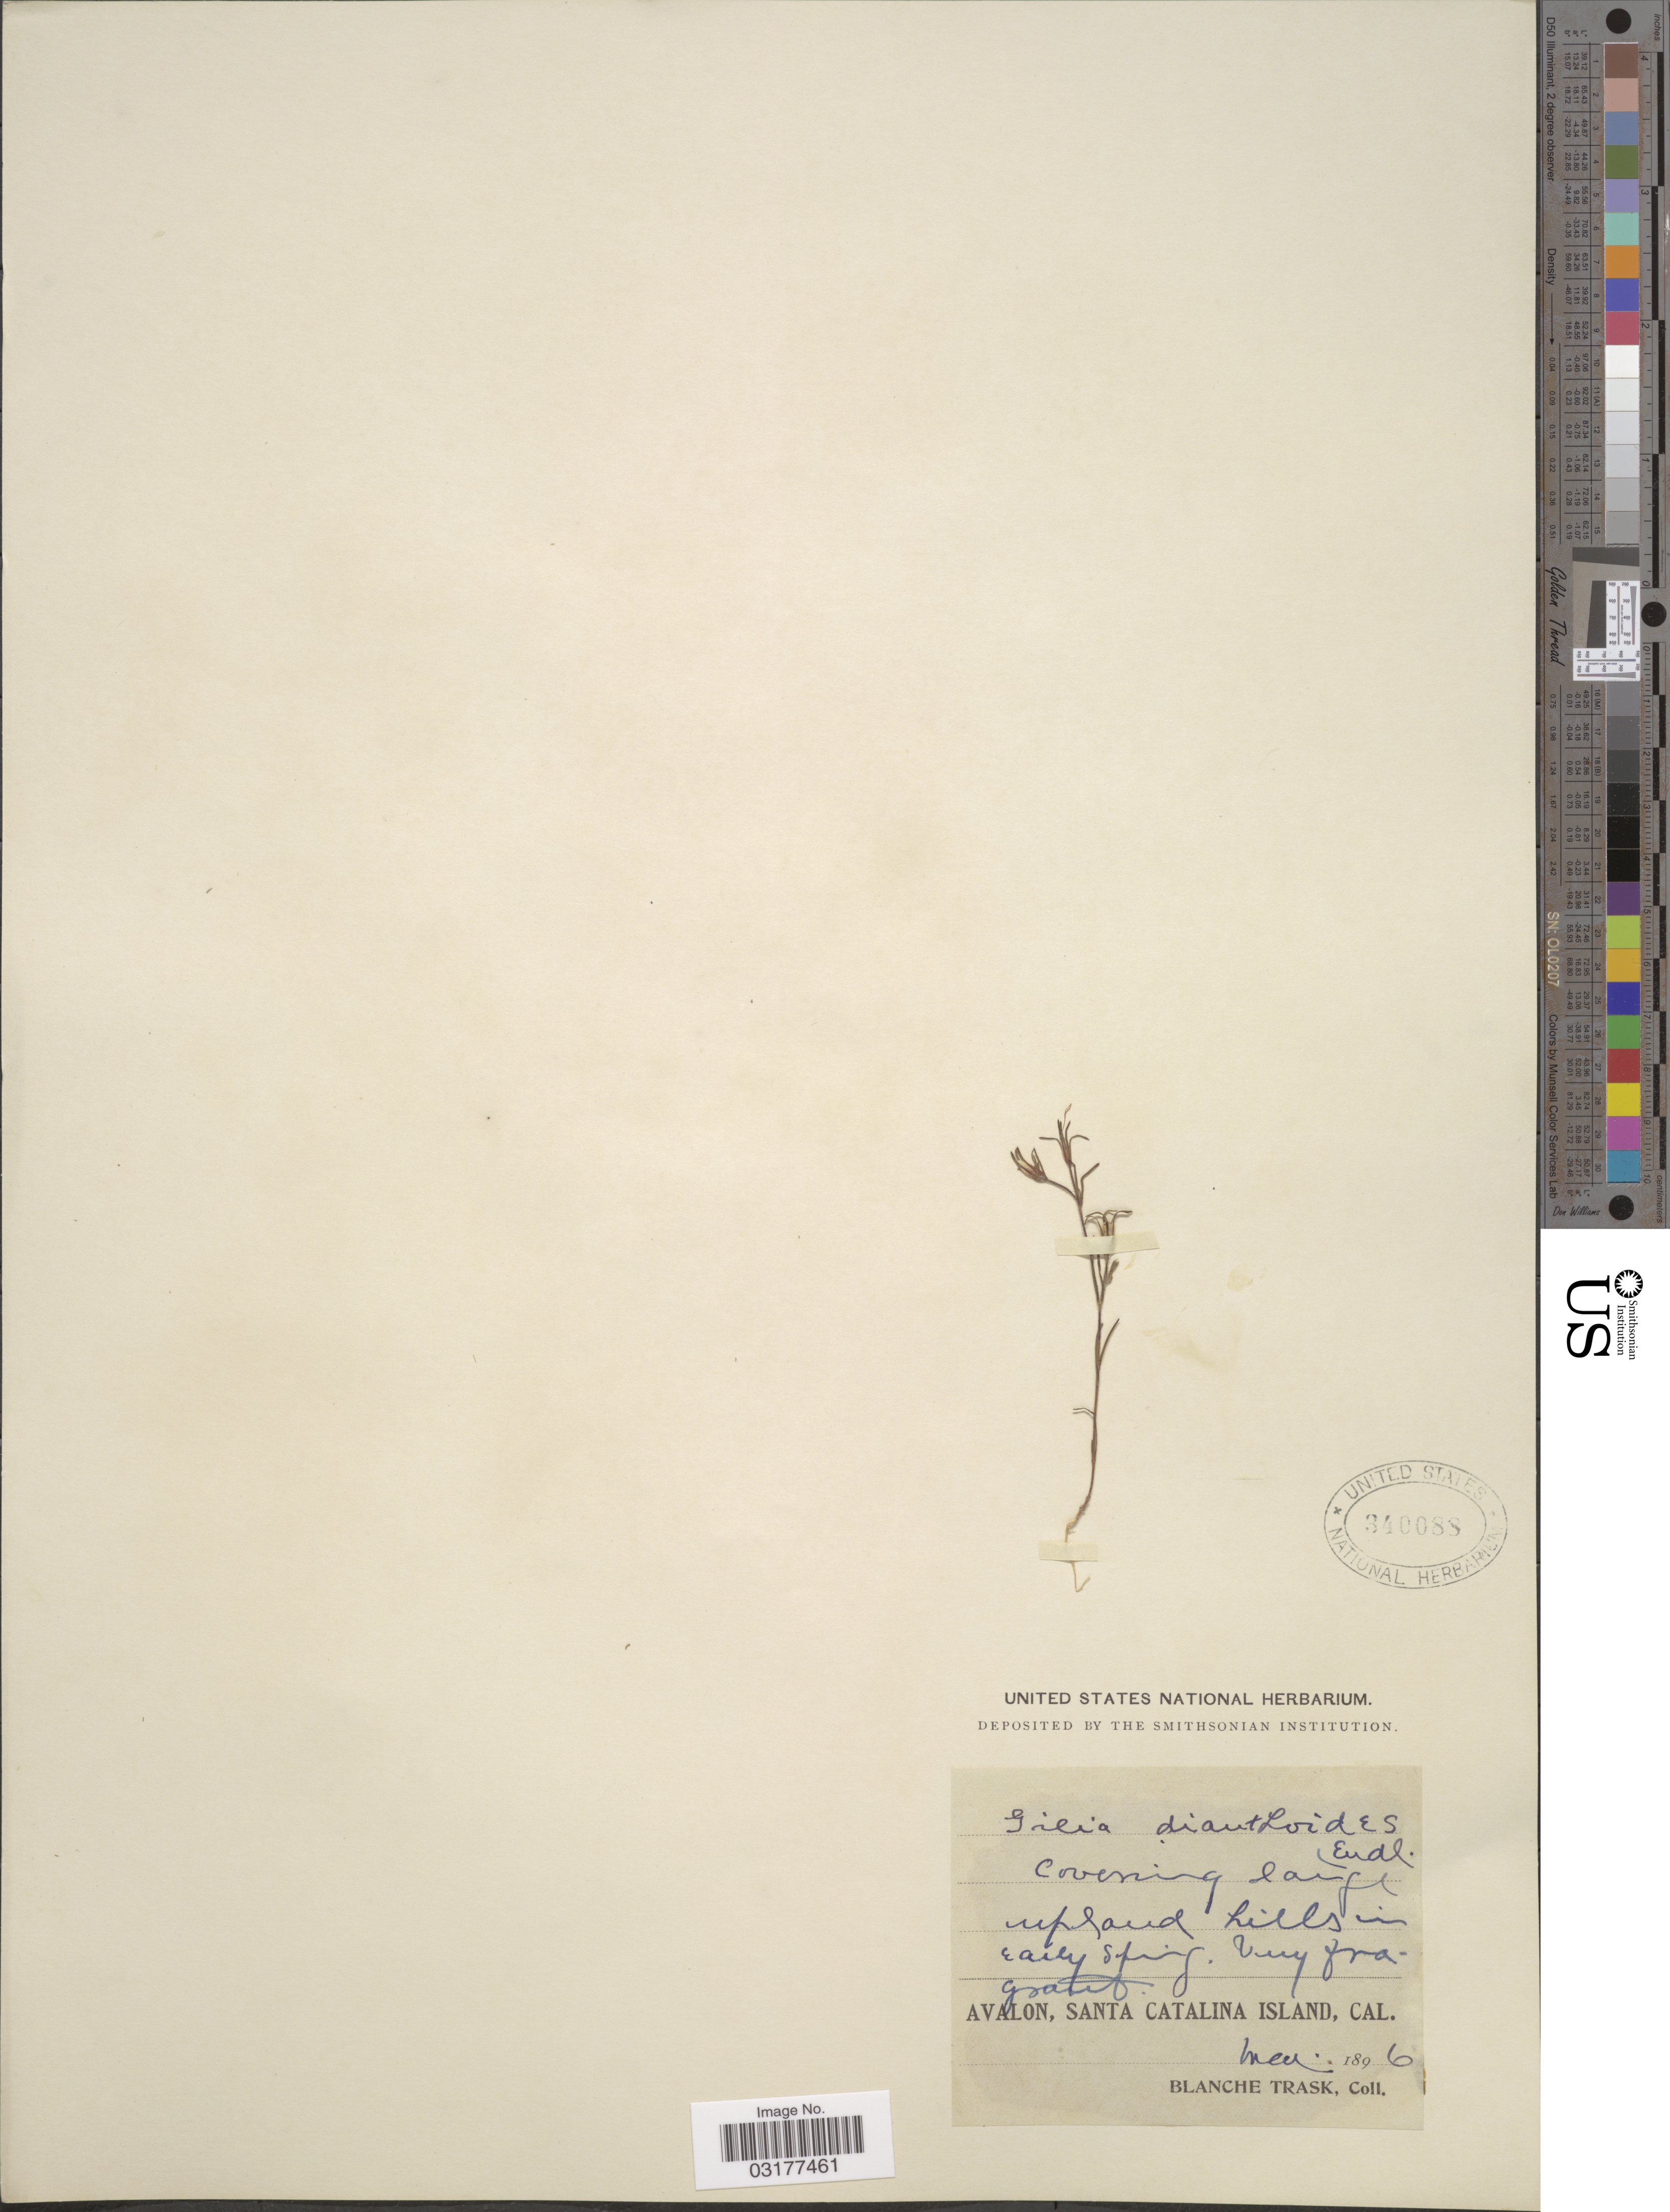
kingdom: Plantae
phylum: Tracheophyta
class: Magnoliopsida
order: Ericales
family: Polemoniaceae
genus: Linanthus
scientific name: Linanthus dianthiflorus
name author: (Benth.) Greene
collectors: B. Trask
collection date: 1896-05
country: United States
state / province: California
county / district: Los Angeles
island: Santa Catalina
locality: Avalon, Santa Catalina Island.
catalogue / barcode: US 340088